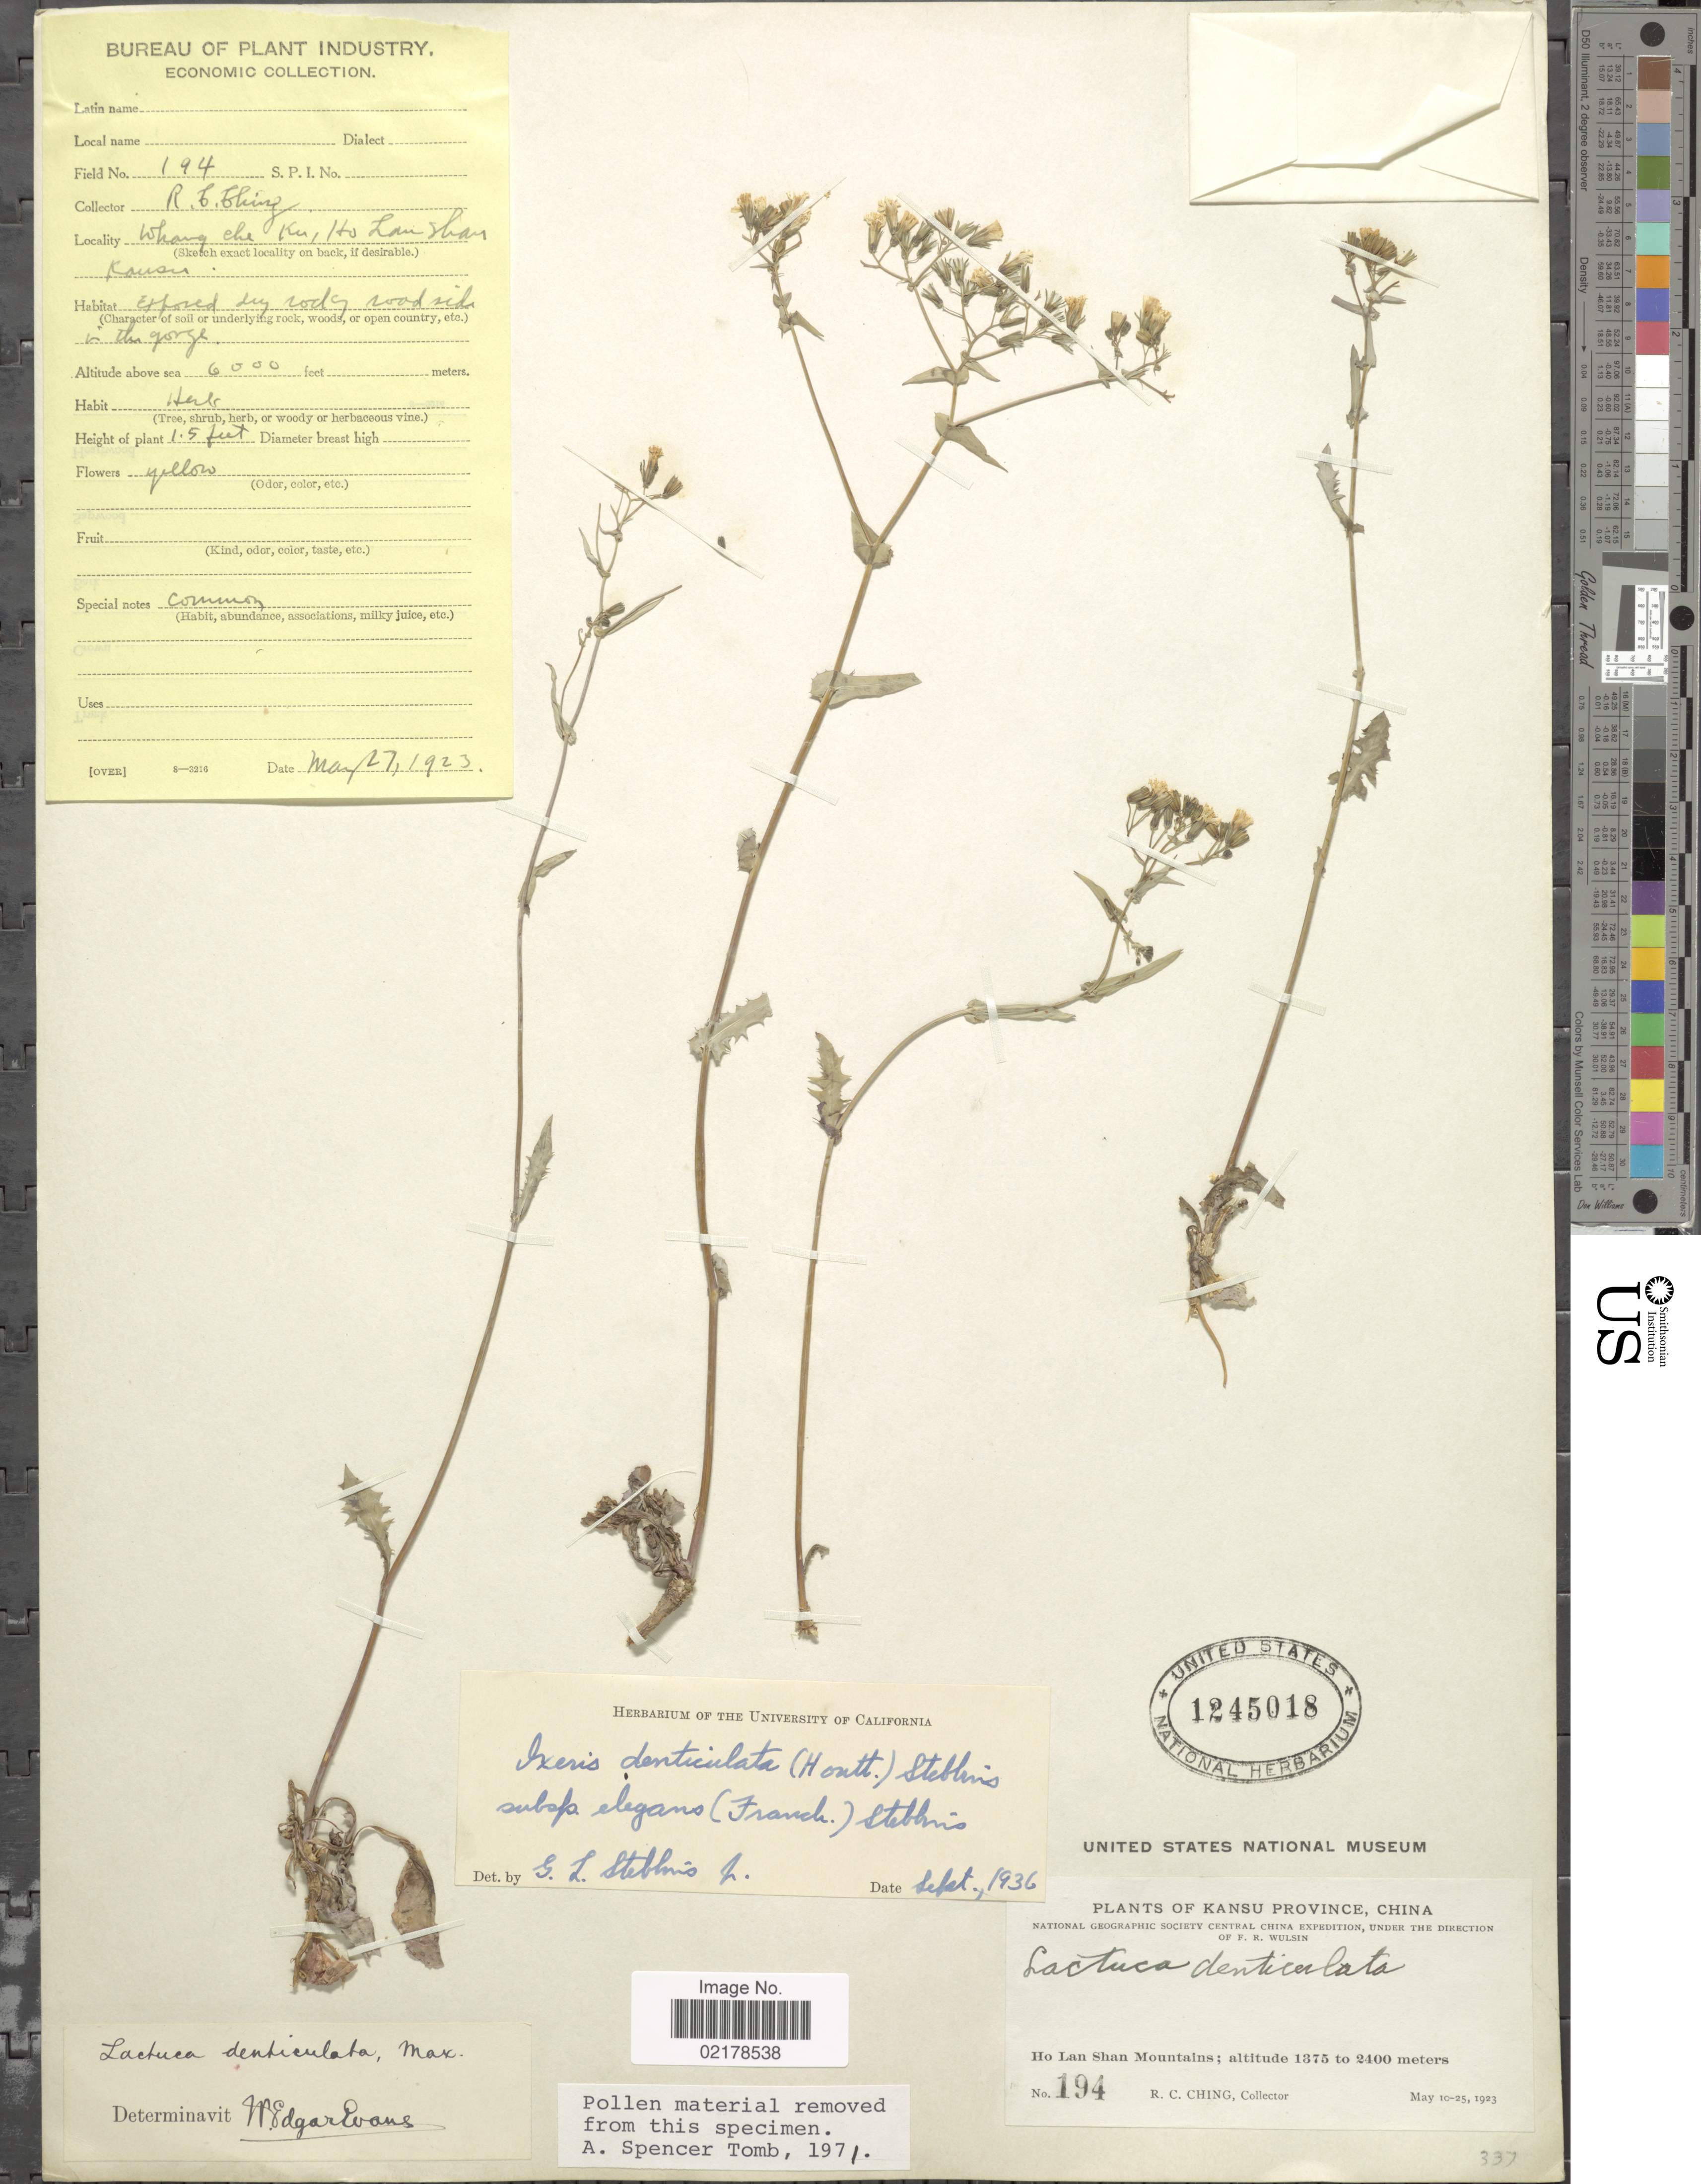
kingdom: Plantae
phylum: Tracheophyta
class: Magnoliopsida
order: Asterales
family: Asteraceae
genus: Crepidiastrum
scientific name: Crepidiastrum sonchifolium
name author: (Maxim.) Pak & Kawano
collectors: R. C. Ching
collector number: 194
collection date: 1923-05-10/1923-07-25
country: China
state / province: Gansu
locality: Ho Lan Shan Mountains, Kansu Province, Whang Che Ku, Ho Lan Shan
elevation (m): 1829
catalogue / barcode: US 1245018